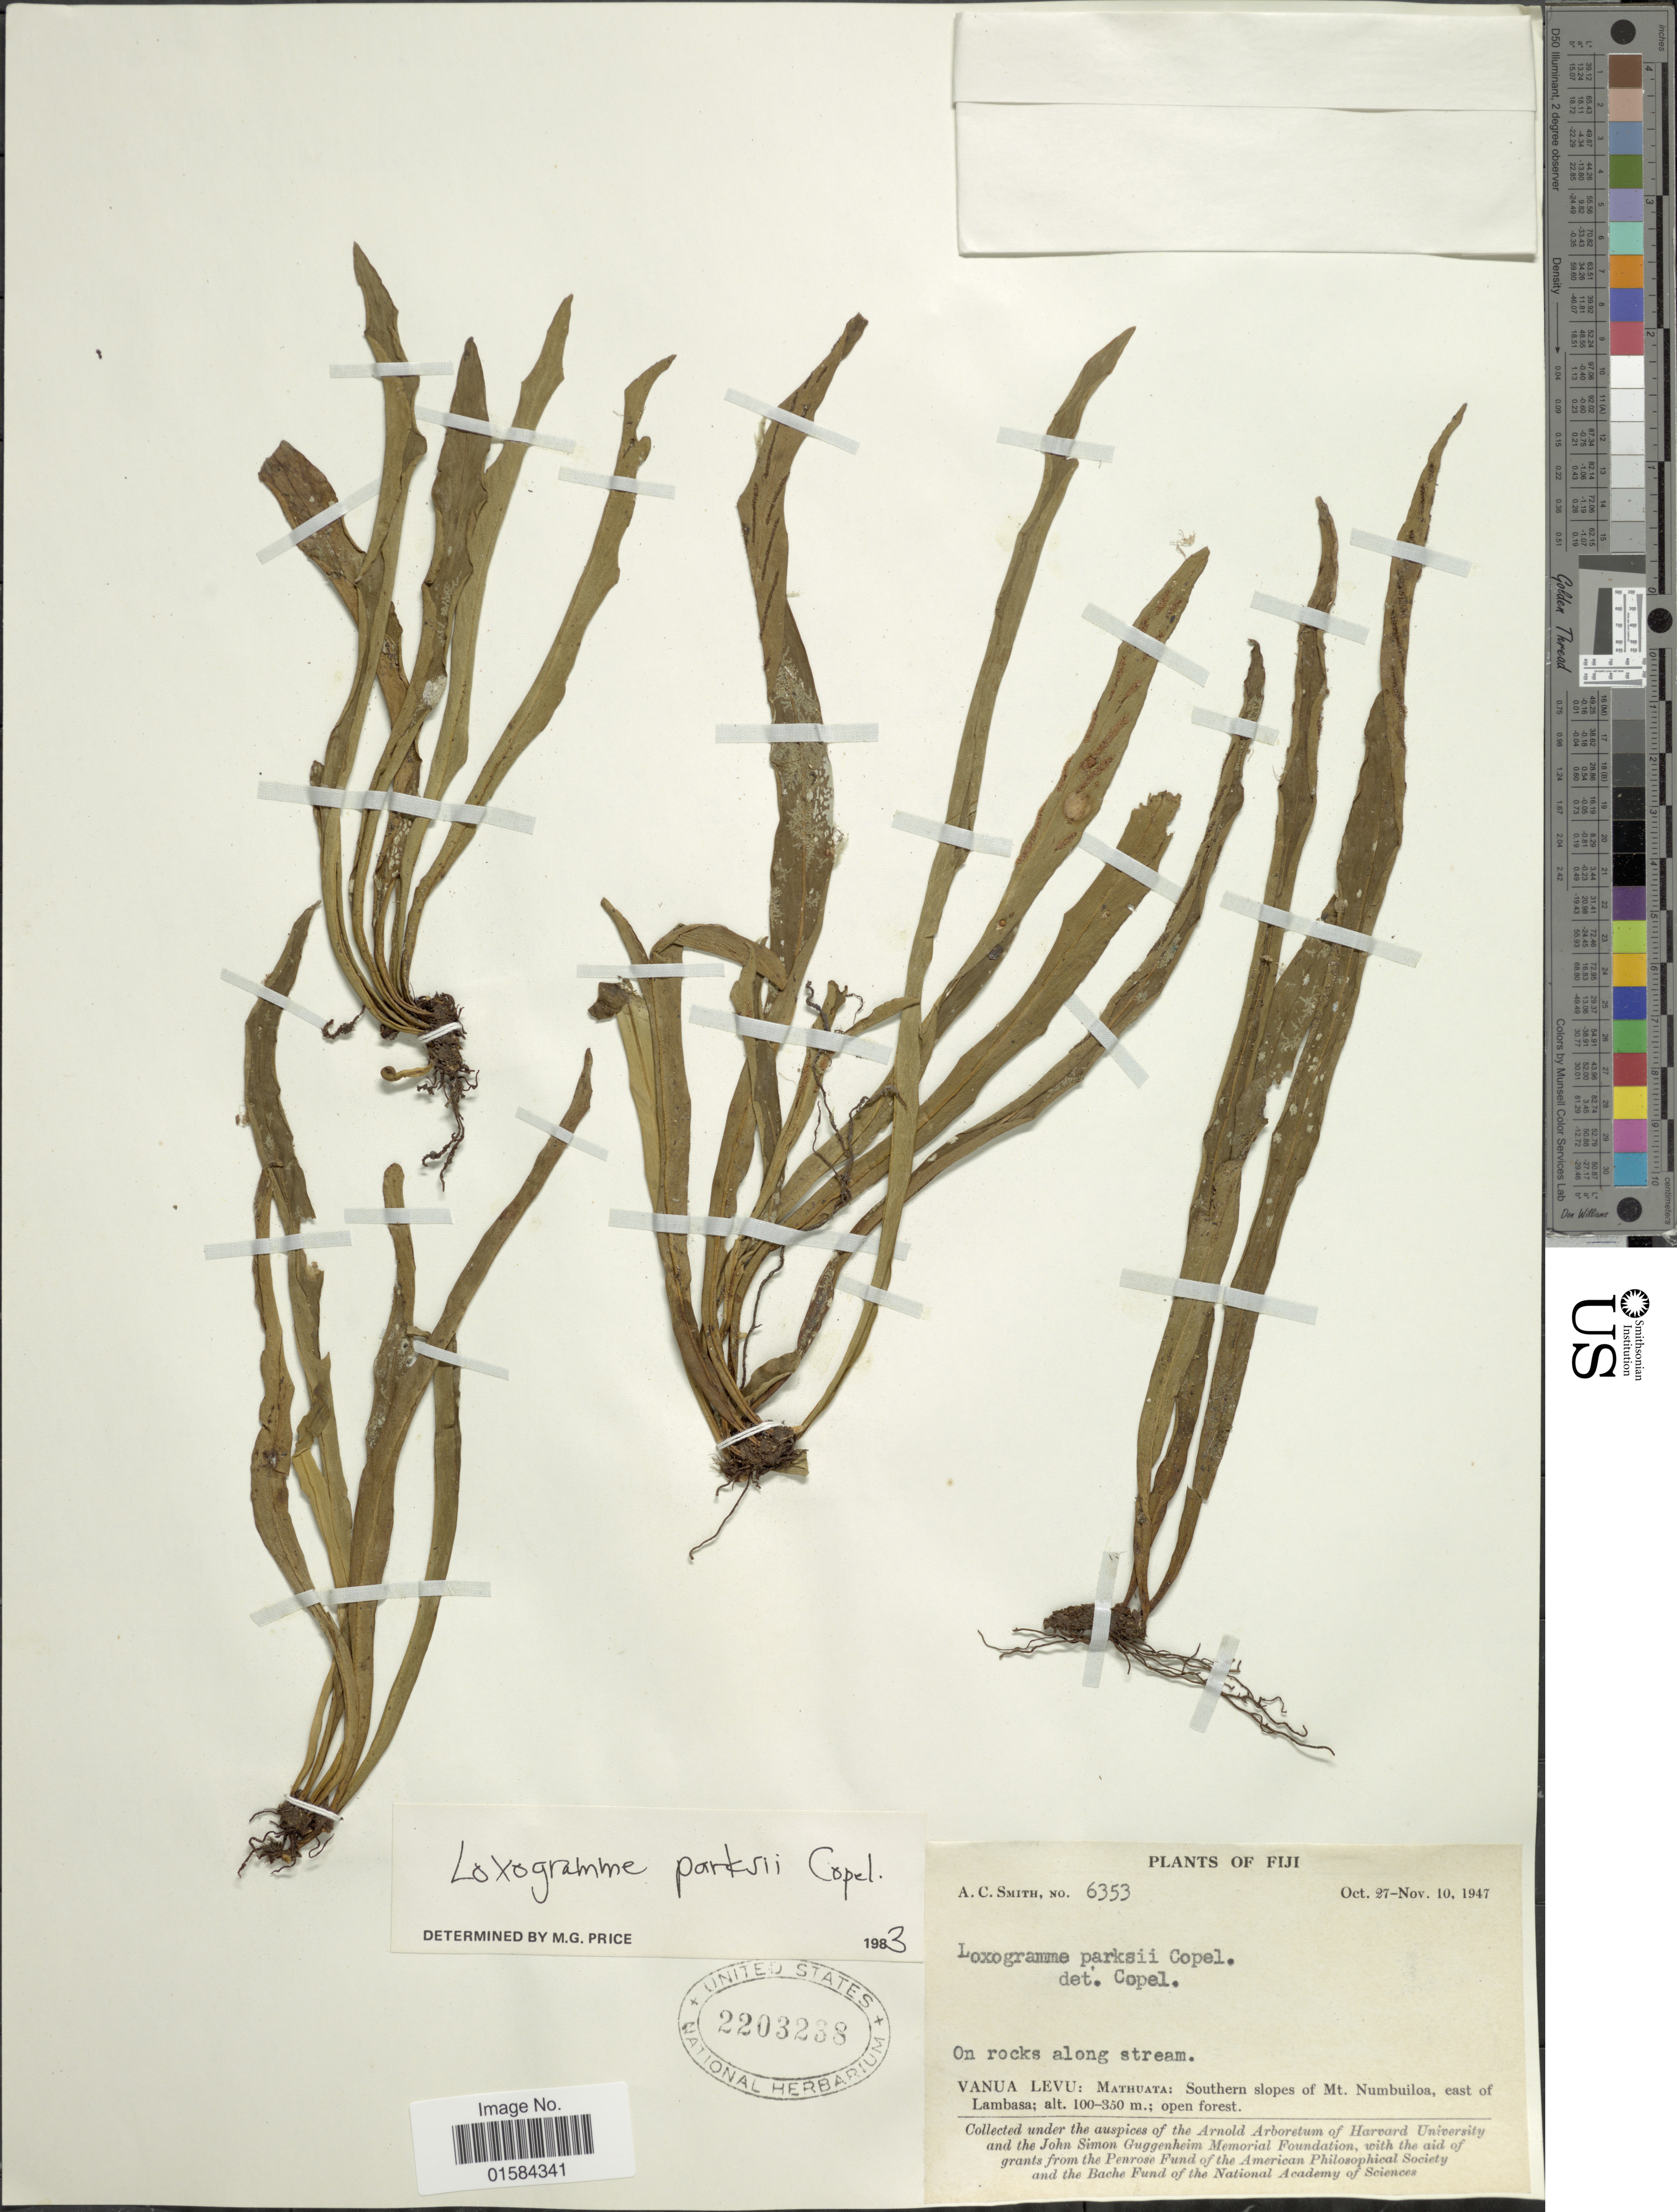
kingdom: Plantae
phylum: Tracheophyta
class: Polypodiopsida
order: Polypodiales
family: Polypodiaceae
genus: Loxogramme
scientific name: Loxogramme parksii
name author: Copel.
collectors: A. C. Smith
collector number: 6353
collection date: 1947-10-27/1947-11-10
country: Fiji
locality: Vanua Levu: Mathuata: Southern slopes of Mt. Numbuiloa, east of Lambasa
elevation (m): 100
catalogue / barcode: US 2203238